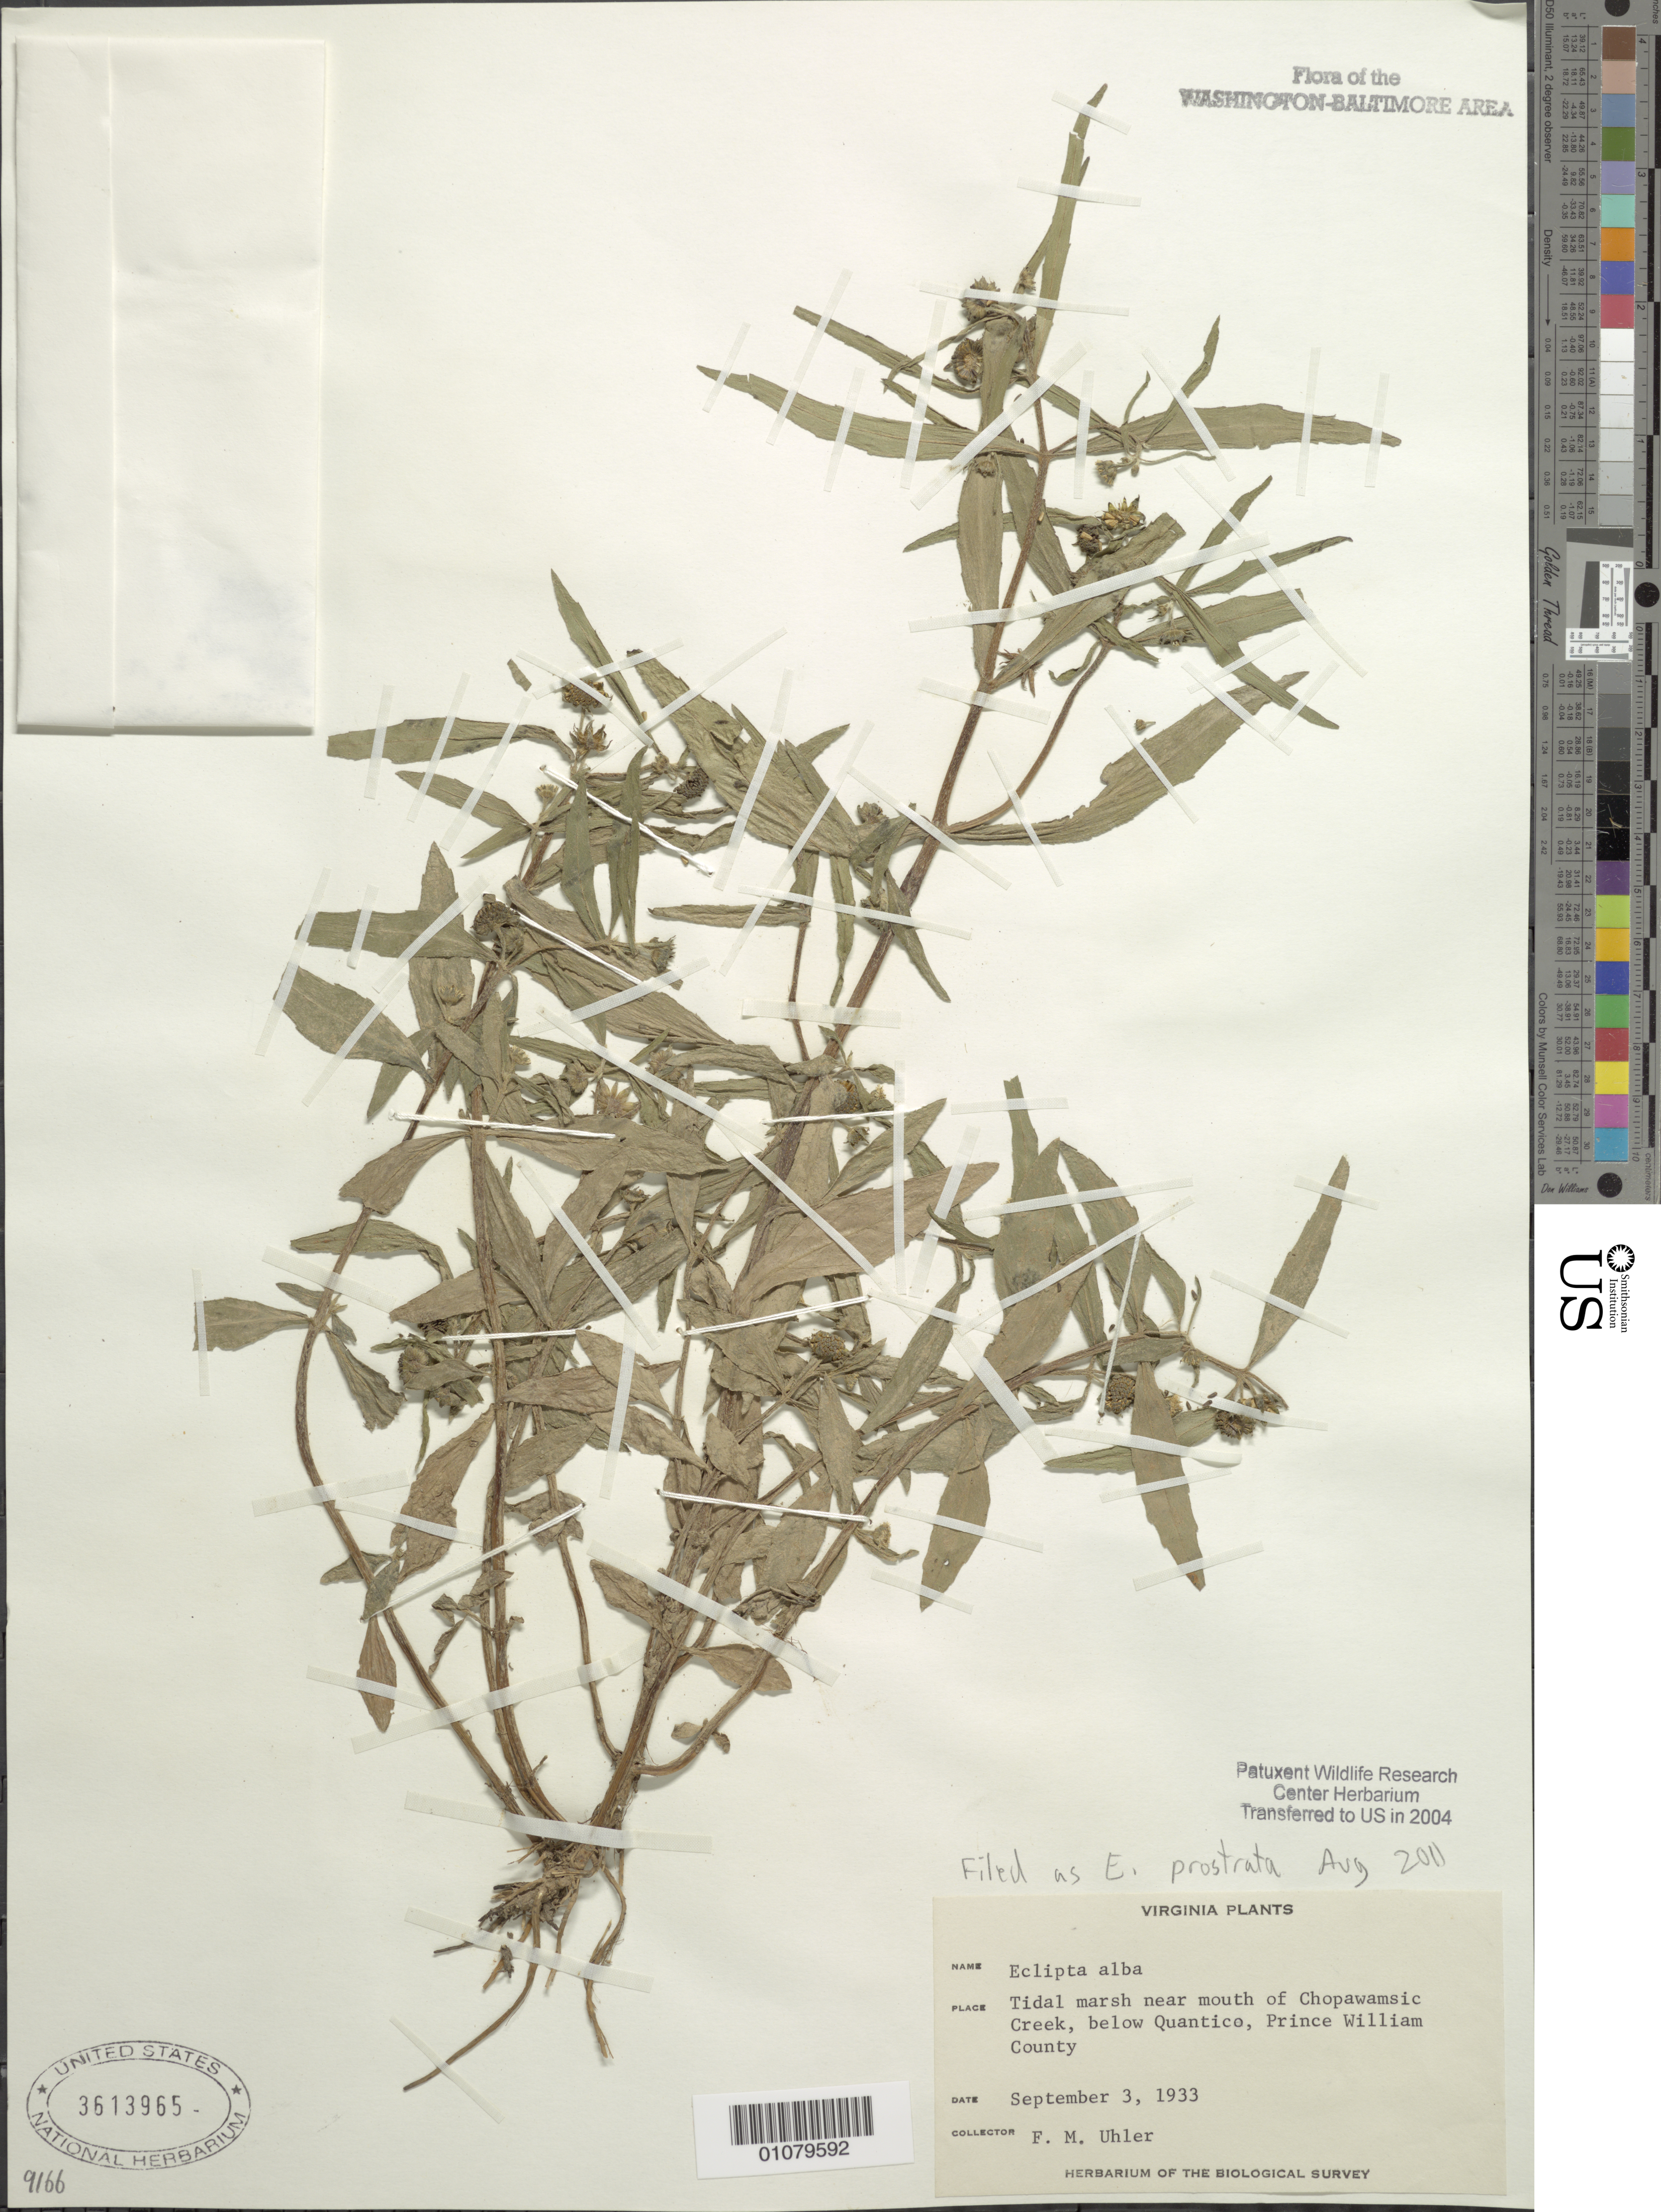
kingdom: Plantae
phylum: Tracheophyta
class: Magnoliopsida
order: Asterales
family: Asteraceae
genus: Eclipta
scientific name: Eclipta prostrata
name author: (L.) L.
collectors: F. M. Uhler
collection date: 1933-09-03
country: United States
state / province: Virginia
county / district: Prince William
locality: Below Quantico, near mouth of Chopawamsic Creek.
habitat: Tidal marsh.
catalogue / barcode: US 3613965